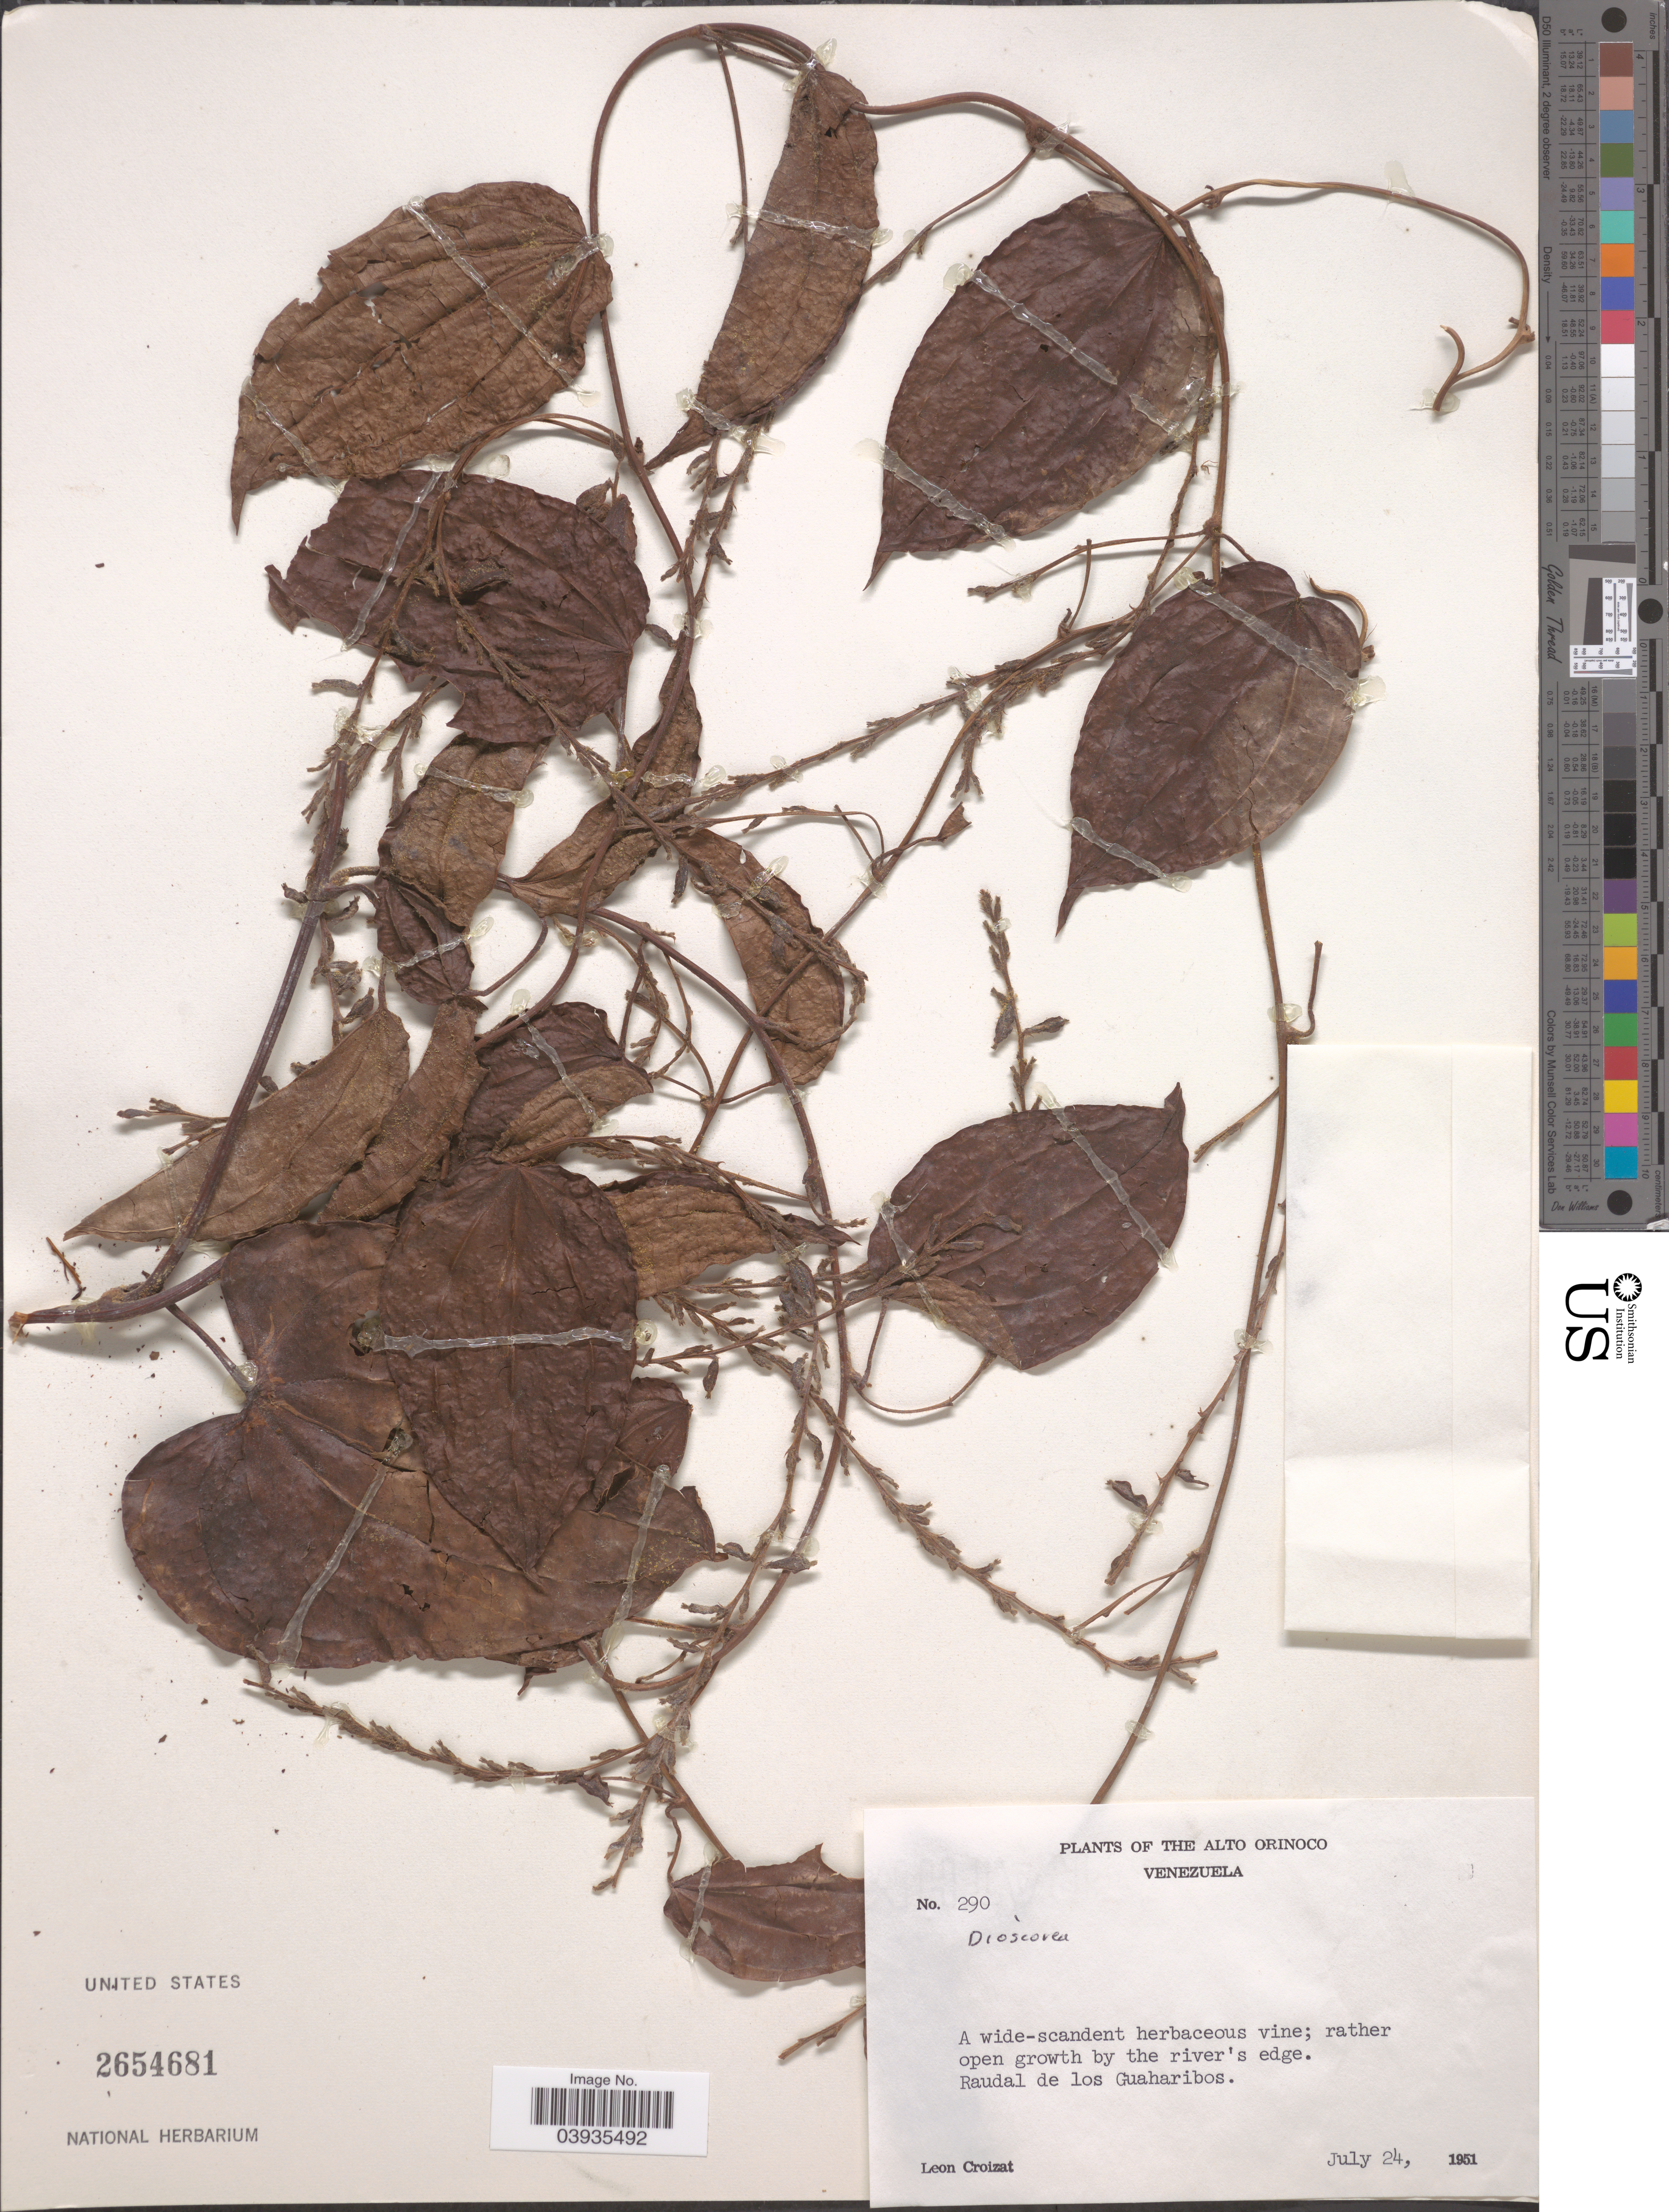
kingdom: Plantae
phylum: Tracheophyta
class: Liliopsida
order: Dioscoreales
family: Dioscoreaceae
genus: Dioscorea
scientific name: Dioscorea sp.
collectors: L. C. M. Croizat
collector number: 290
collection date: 1951-07-24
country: Venezuela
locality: The Alto Orinoco. Raudal de los Guaharibos.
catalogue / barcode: US 2654681